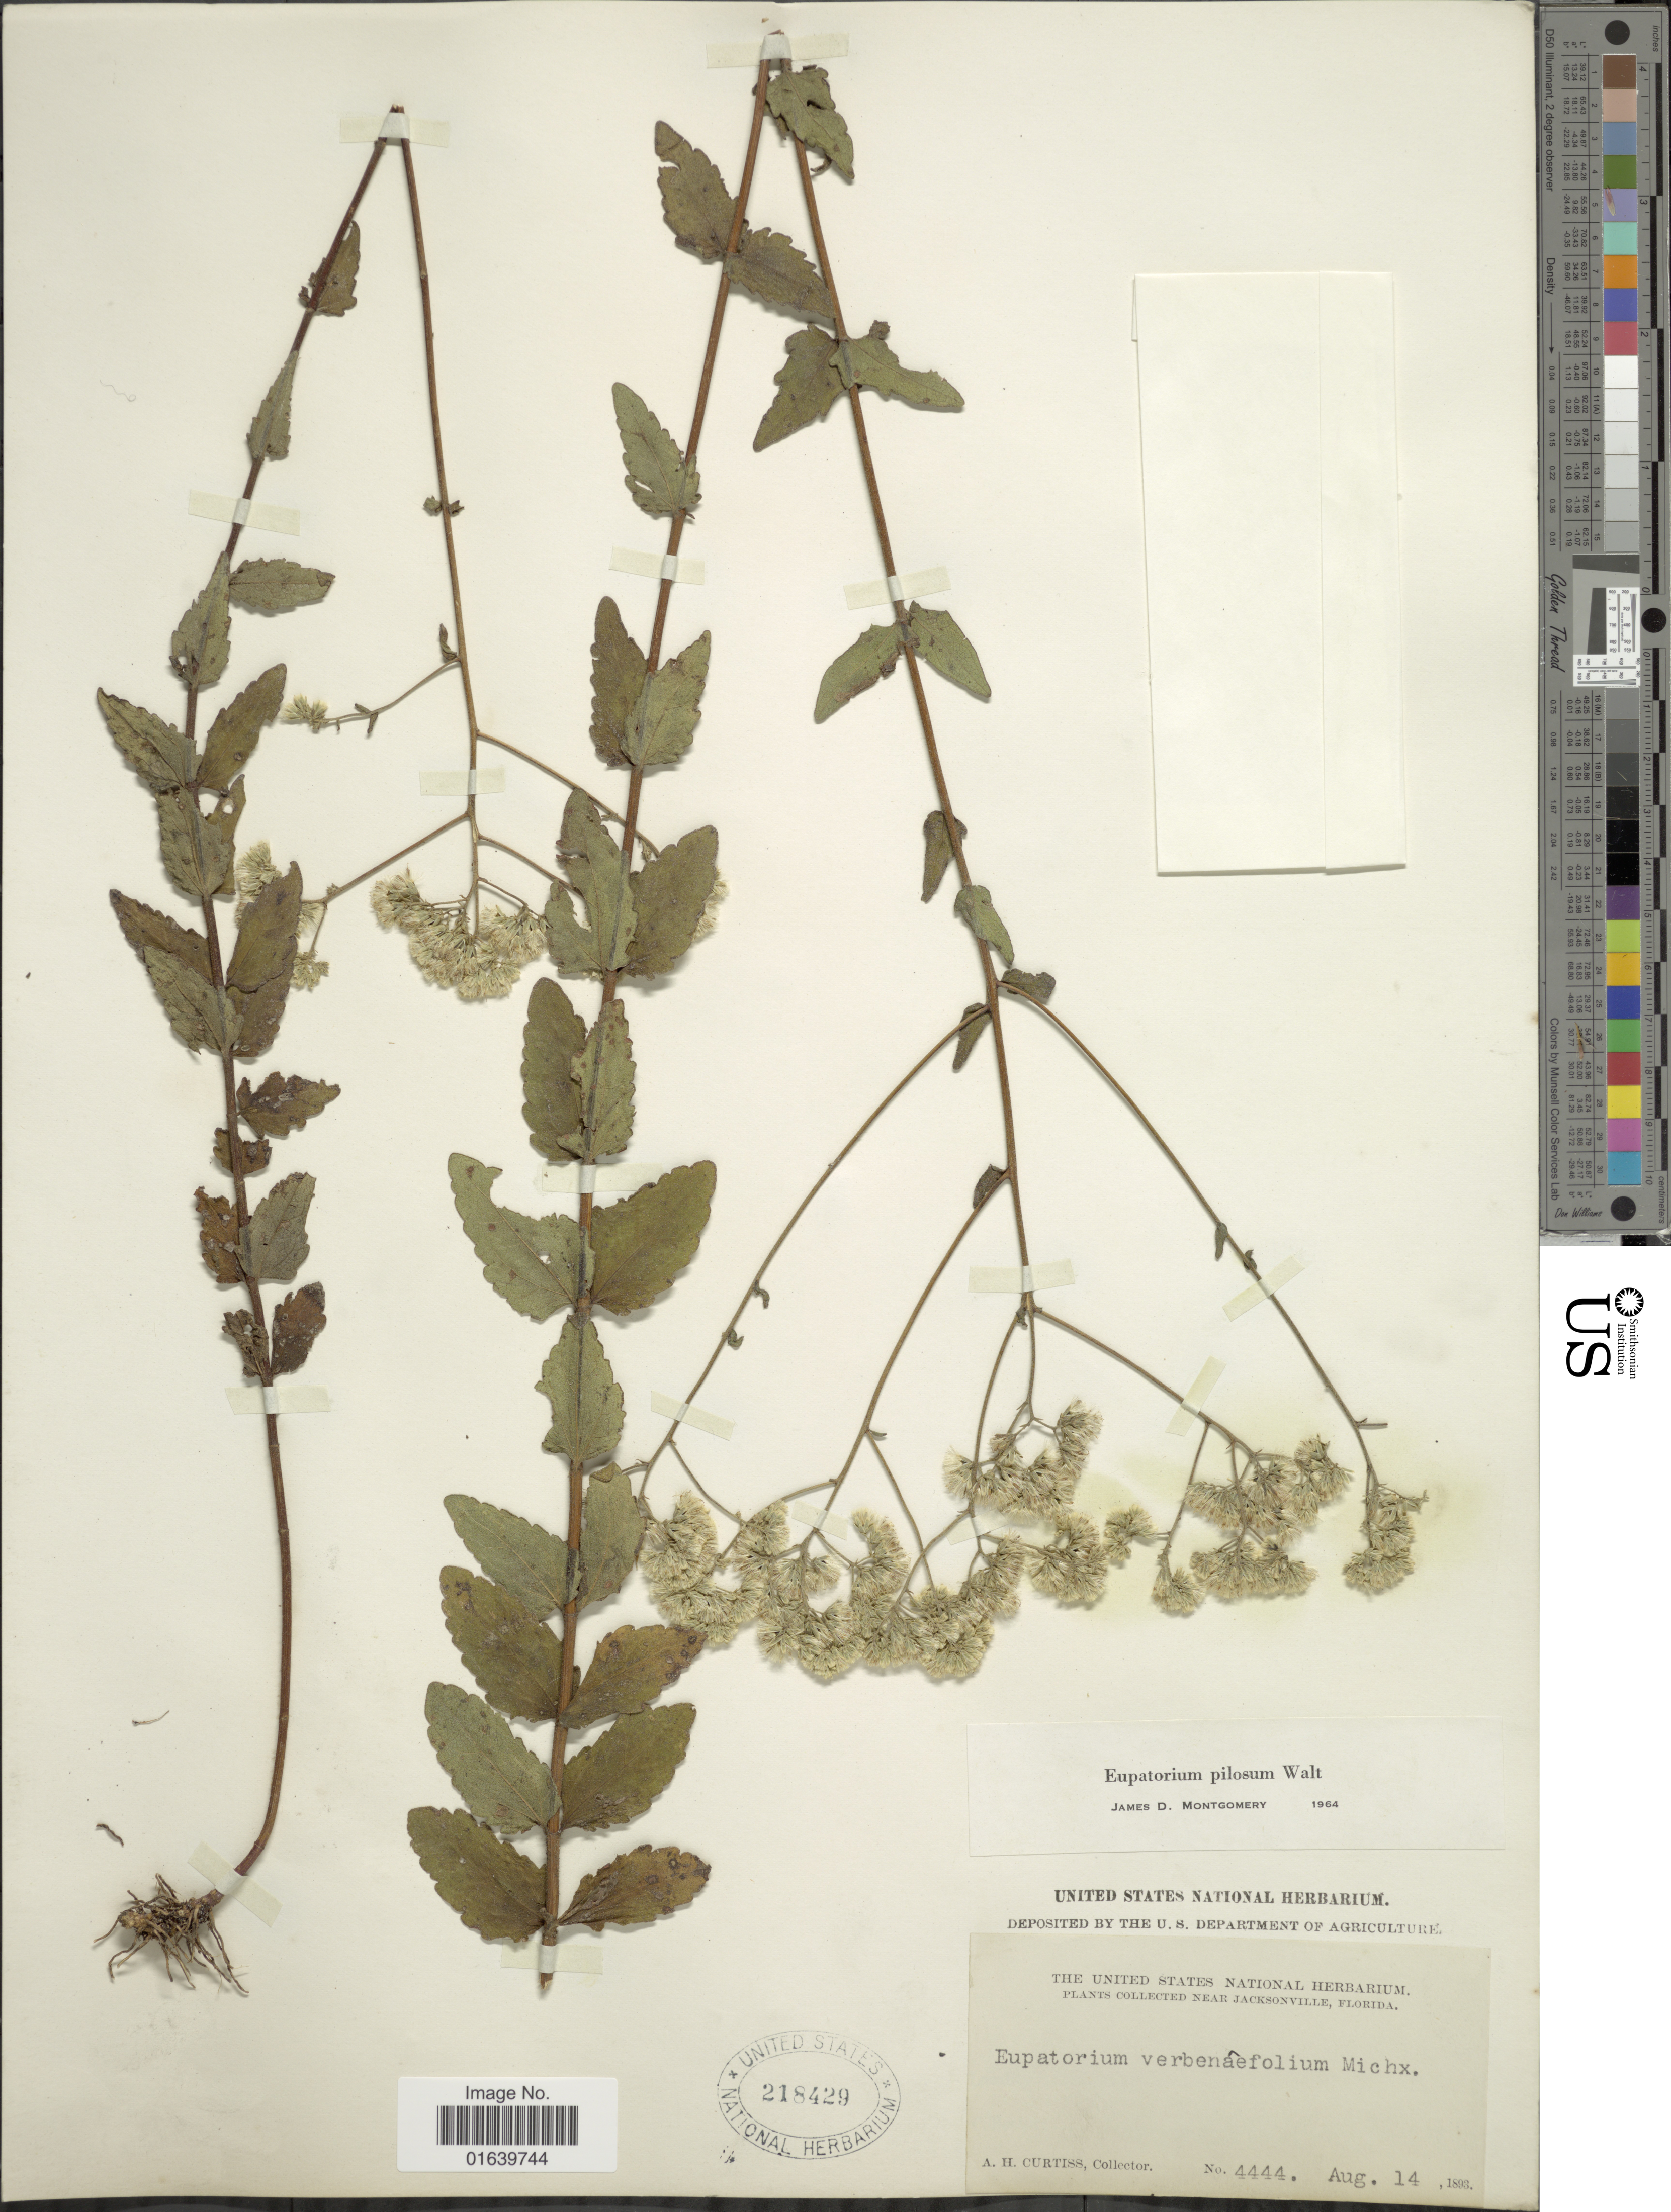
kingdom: Plantae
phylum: Tracheophyta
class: Magnoliopsida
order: Asterales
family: Asteraceae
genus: Eupatorium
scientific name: Eupatorium pilosum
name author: Walter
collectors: A. H. Curtiss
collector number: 4444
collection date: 1893-08-14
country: United States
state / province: Florida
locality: Near Jacksonville.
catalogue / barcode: US 218429